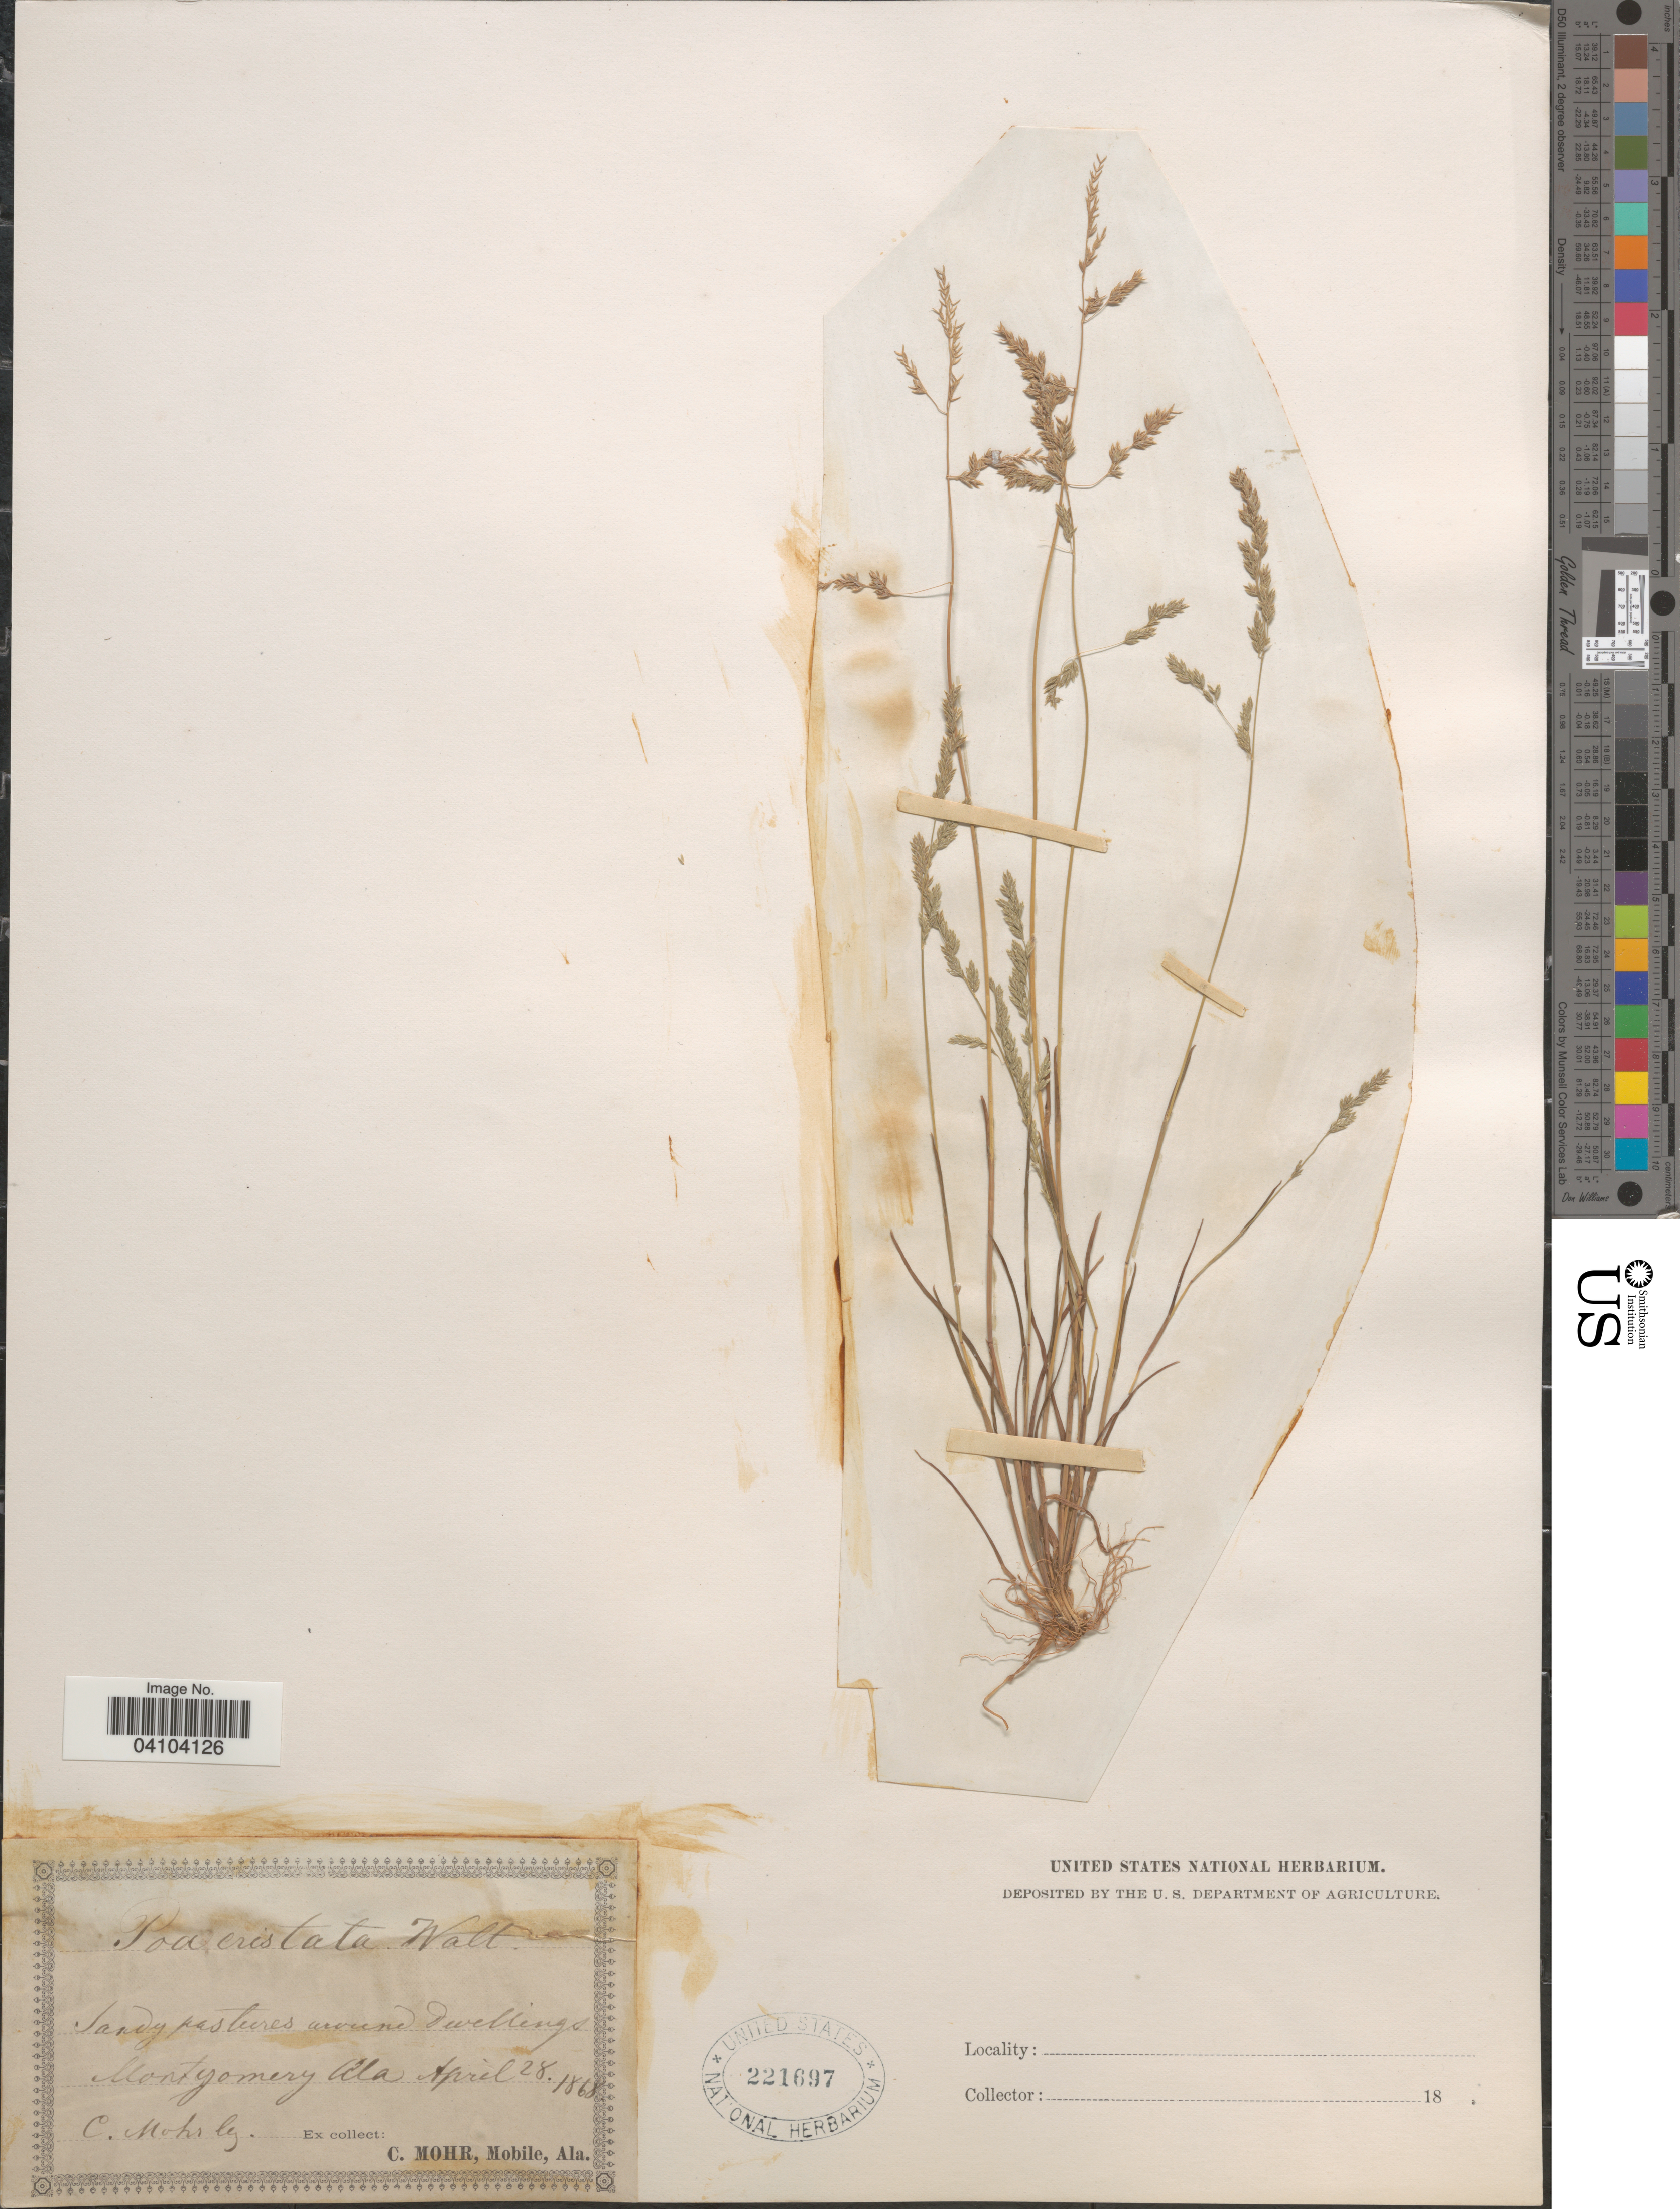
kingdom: Plantae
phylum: Tracheophyta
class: Liliopsida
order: Poales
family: Poaceae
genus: Poa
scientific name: Poa chapmaniana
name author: Scribn.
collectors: C. T. Mohr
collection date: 1868-04-28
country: United States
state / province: Alabama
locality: Around dwellings Montgomery.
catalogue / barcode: US 221697